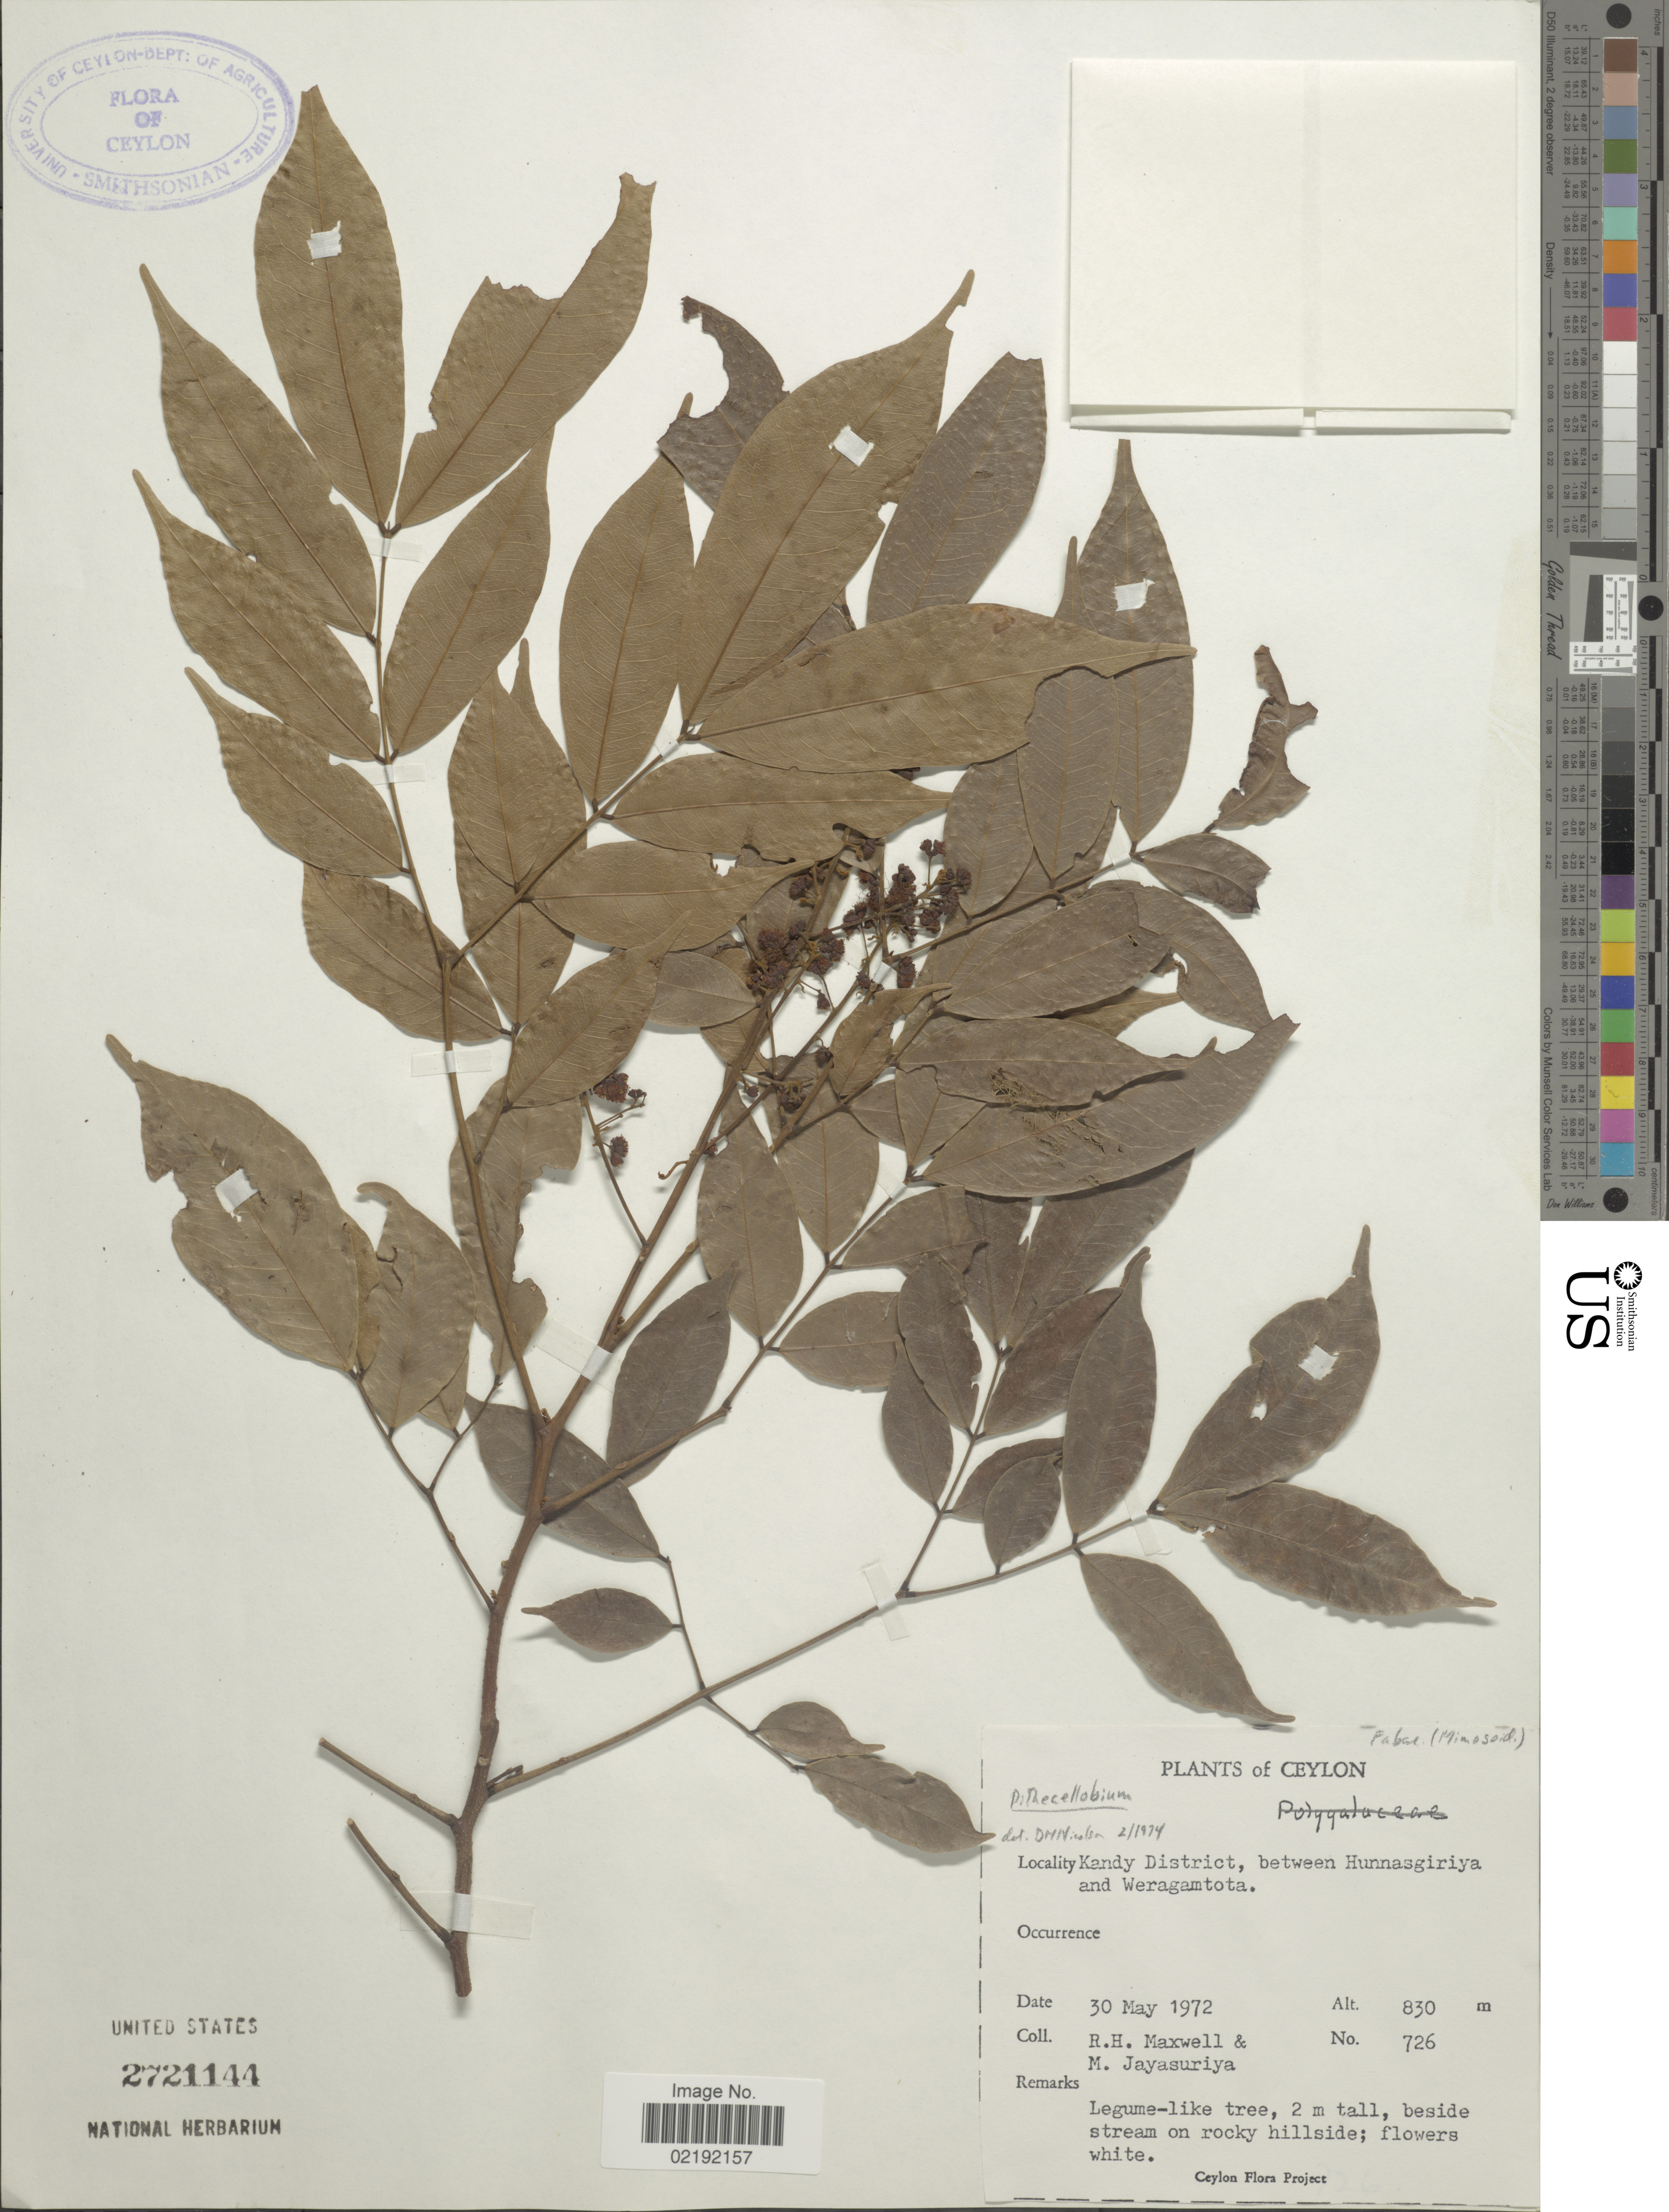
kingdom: Plantae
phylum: Tracheophyta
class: Magnoliopsida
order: Fabales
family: Fabaceae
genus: Pithecellobium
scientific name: Pithecellobium sp.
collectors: R. Maxwell & M. Jayasuriya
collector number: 726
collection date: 1972-05-30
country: Sri Lanka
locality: Ceylon. Kandy District, between Hunnasgiriya and Weragamtota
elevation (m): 830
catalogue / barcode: US 2721144